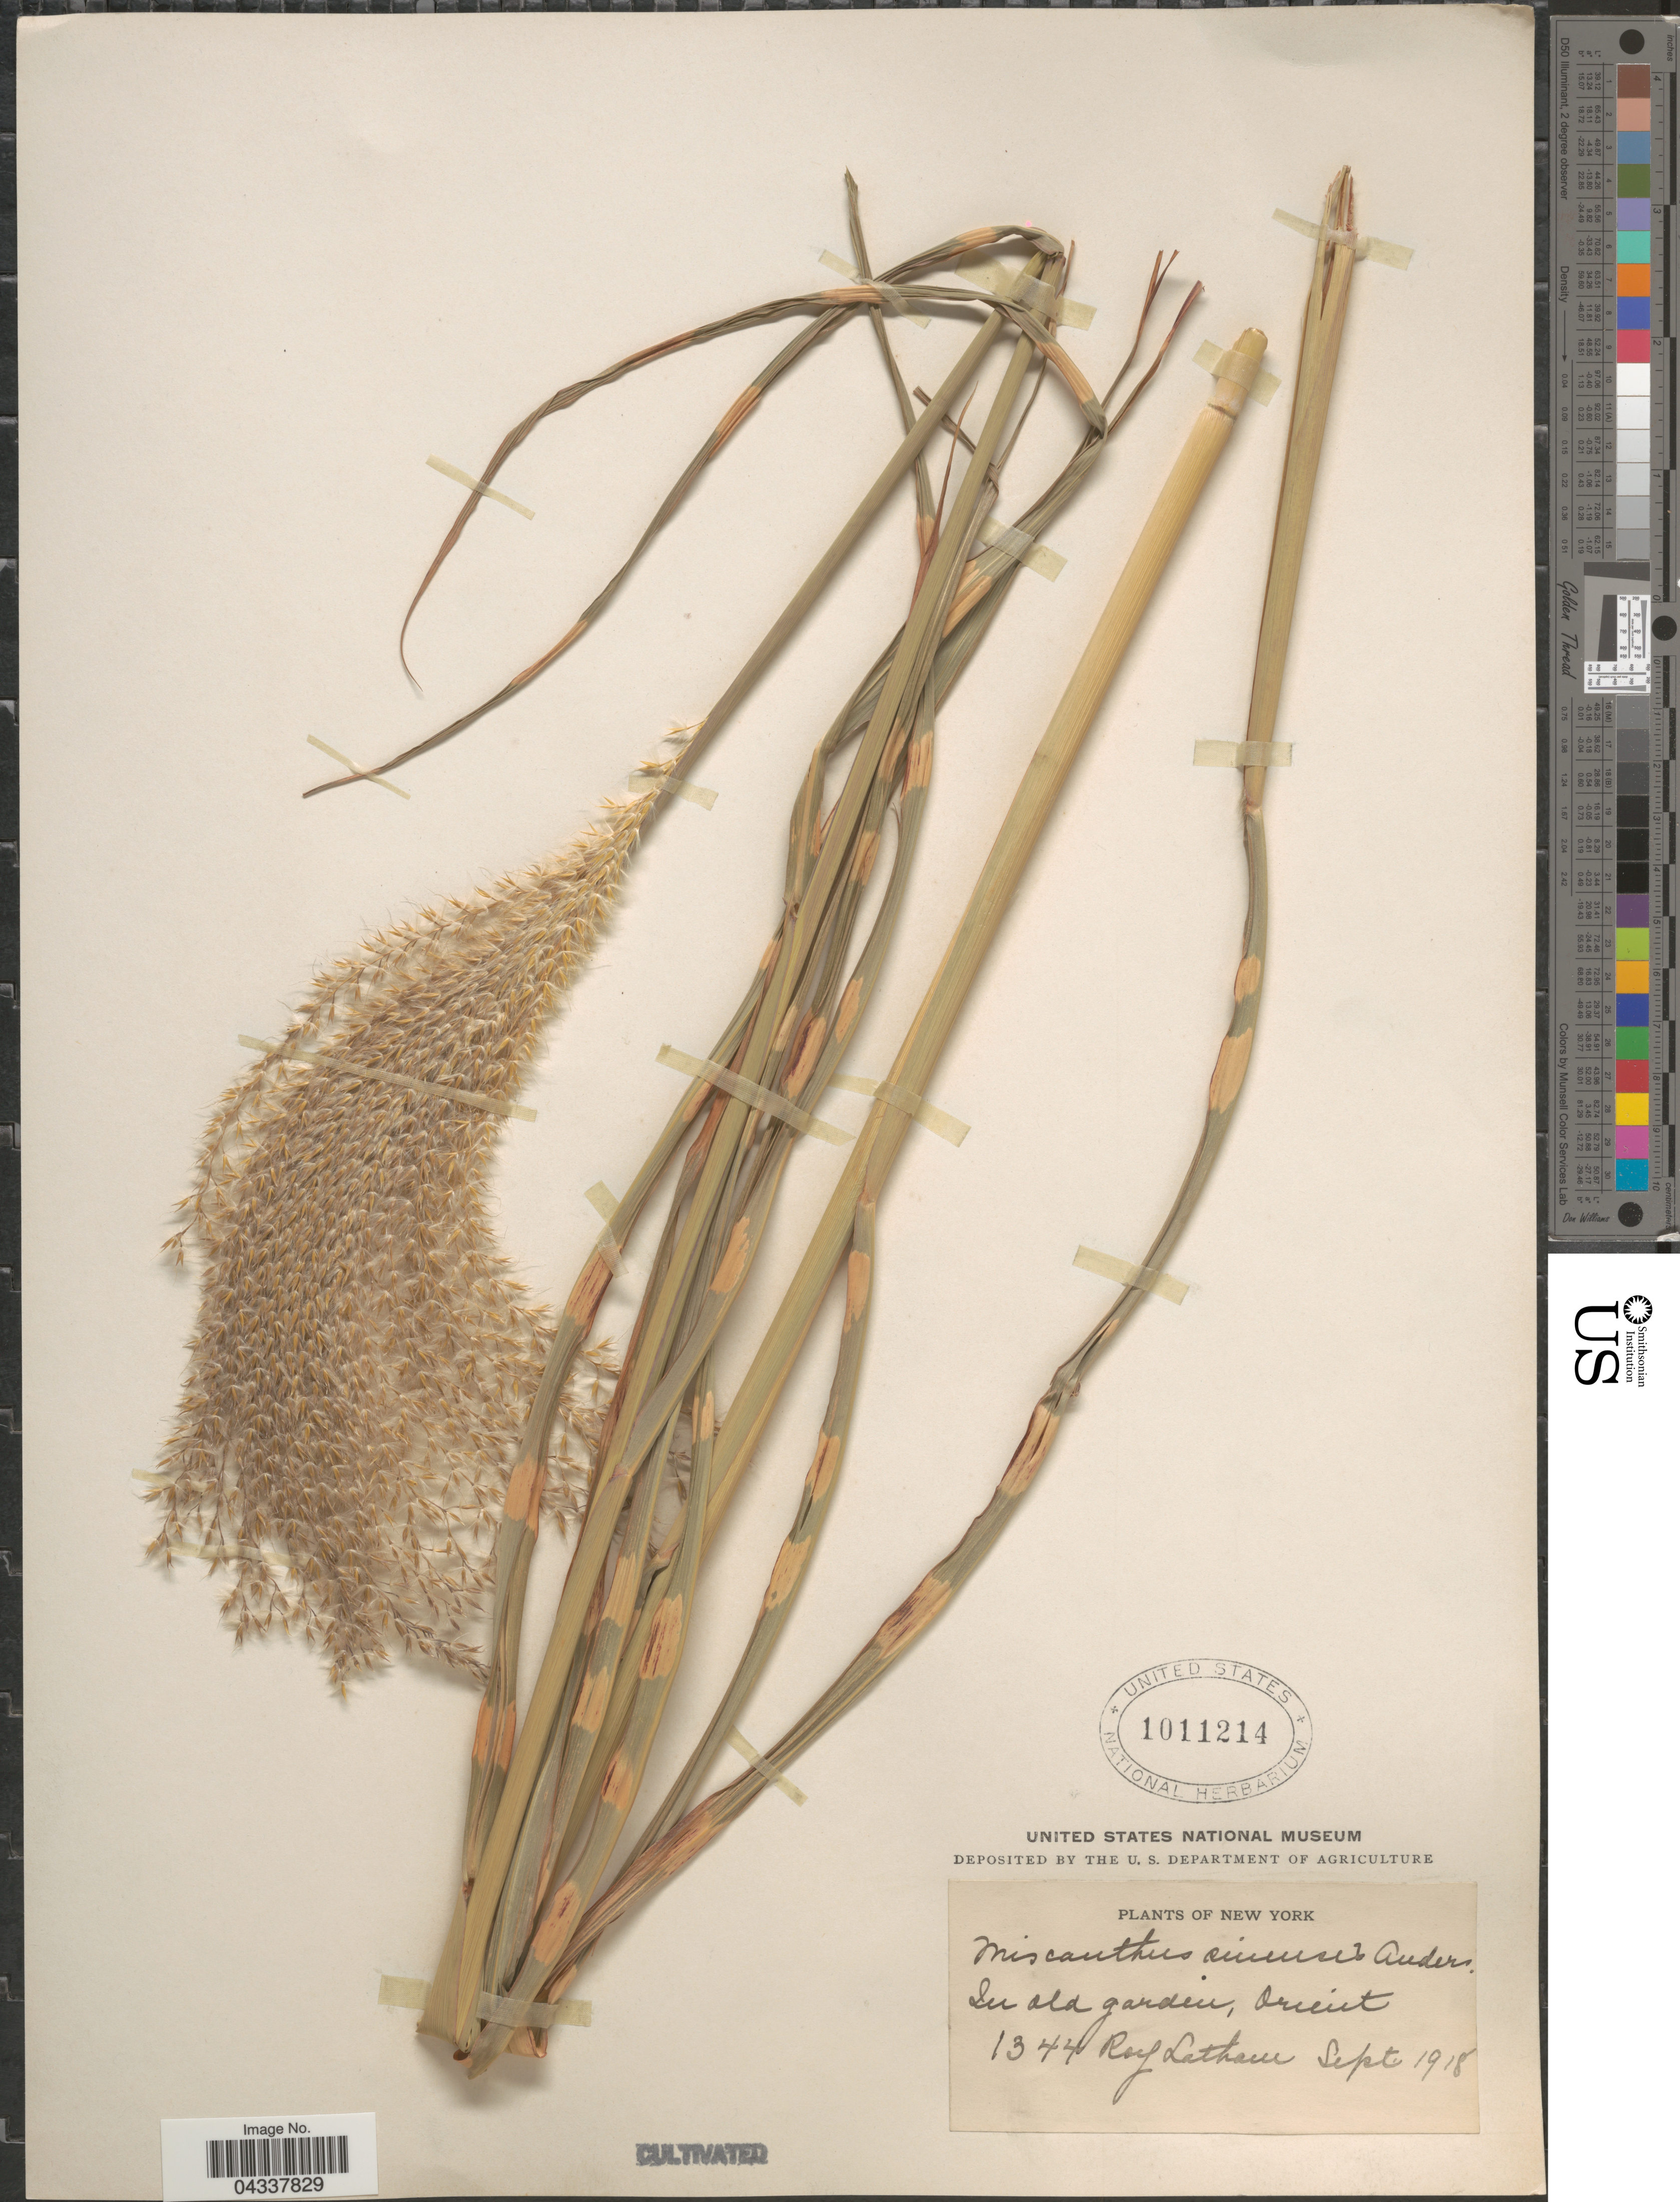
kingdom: Plantae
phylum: Tracheophyta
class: Liliopsida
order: Poales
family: Poaceae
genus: Miscanthus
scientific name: Miscanthus sinensis var. zebrinus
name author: Beal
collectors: R. Latham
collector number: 1344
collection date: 1918-09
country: United States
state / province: New York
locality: In old garden, Orient.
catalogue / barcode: US 1011214